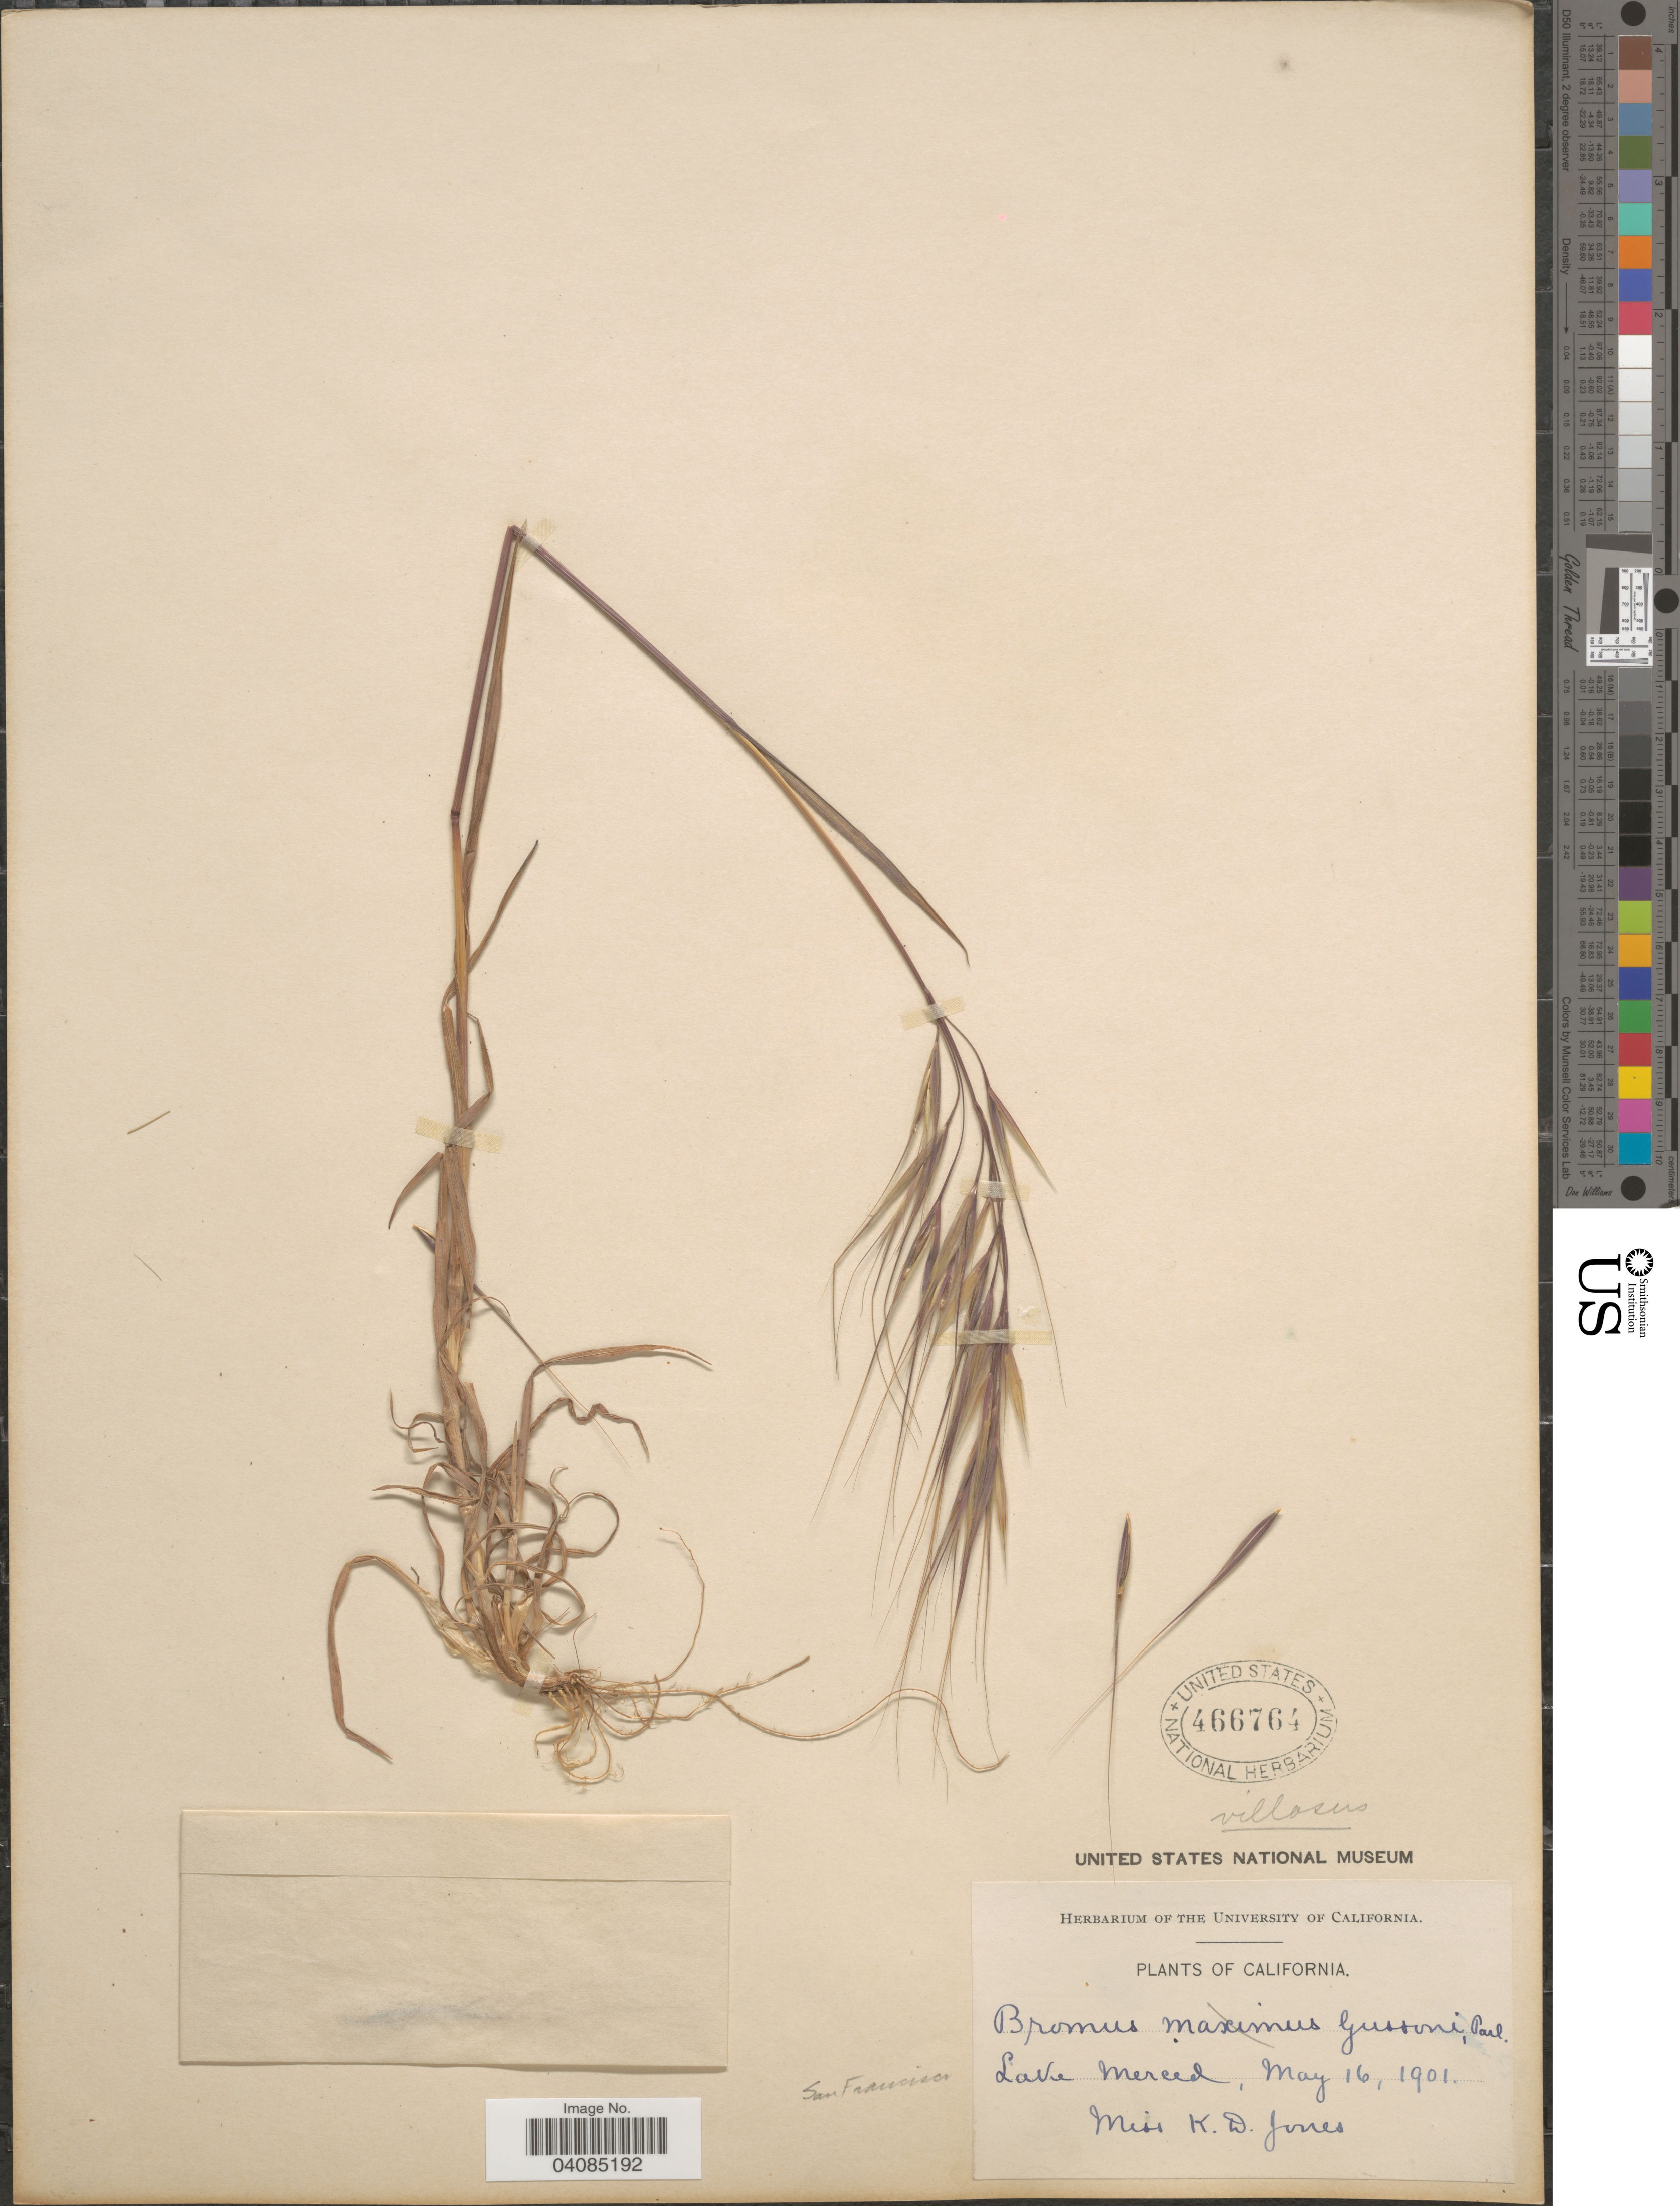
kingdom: Plantae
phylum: Tracheophyta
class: Liliopsida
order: Poales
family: Poaceae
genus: Bromus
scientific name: Bromus rigidus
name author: Roth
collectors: K. D. Jones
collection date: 1901-05-16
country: United States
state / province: California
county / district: San Francisco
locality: San Francisco. Lake Merced.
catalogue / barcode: US 466764